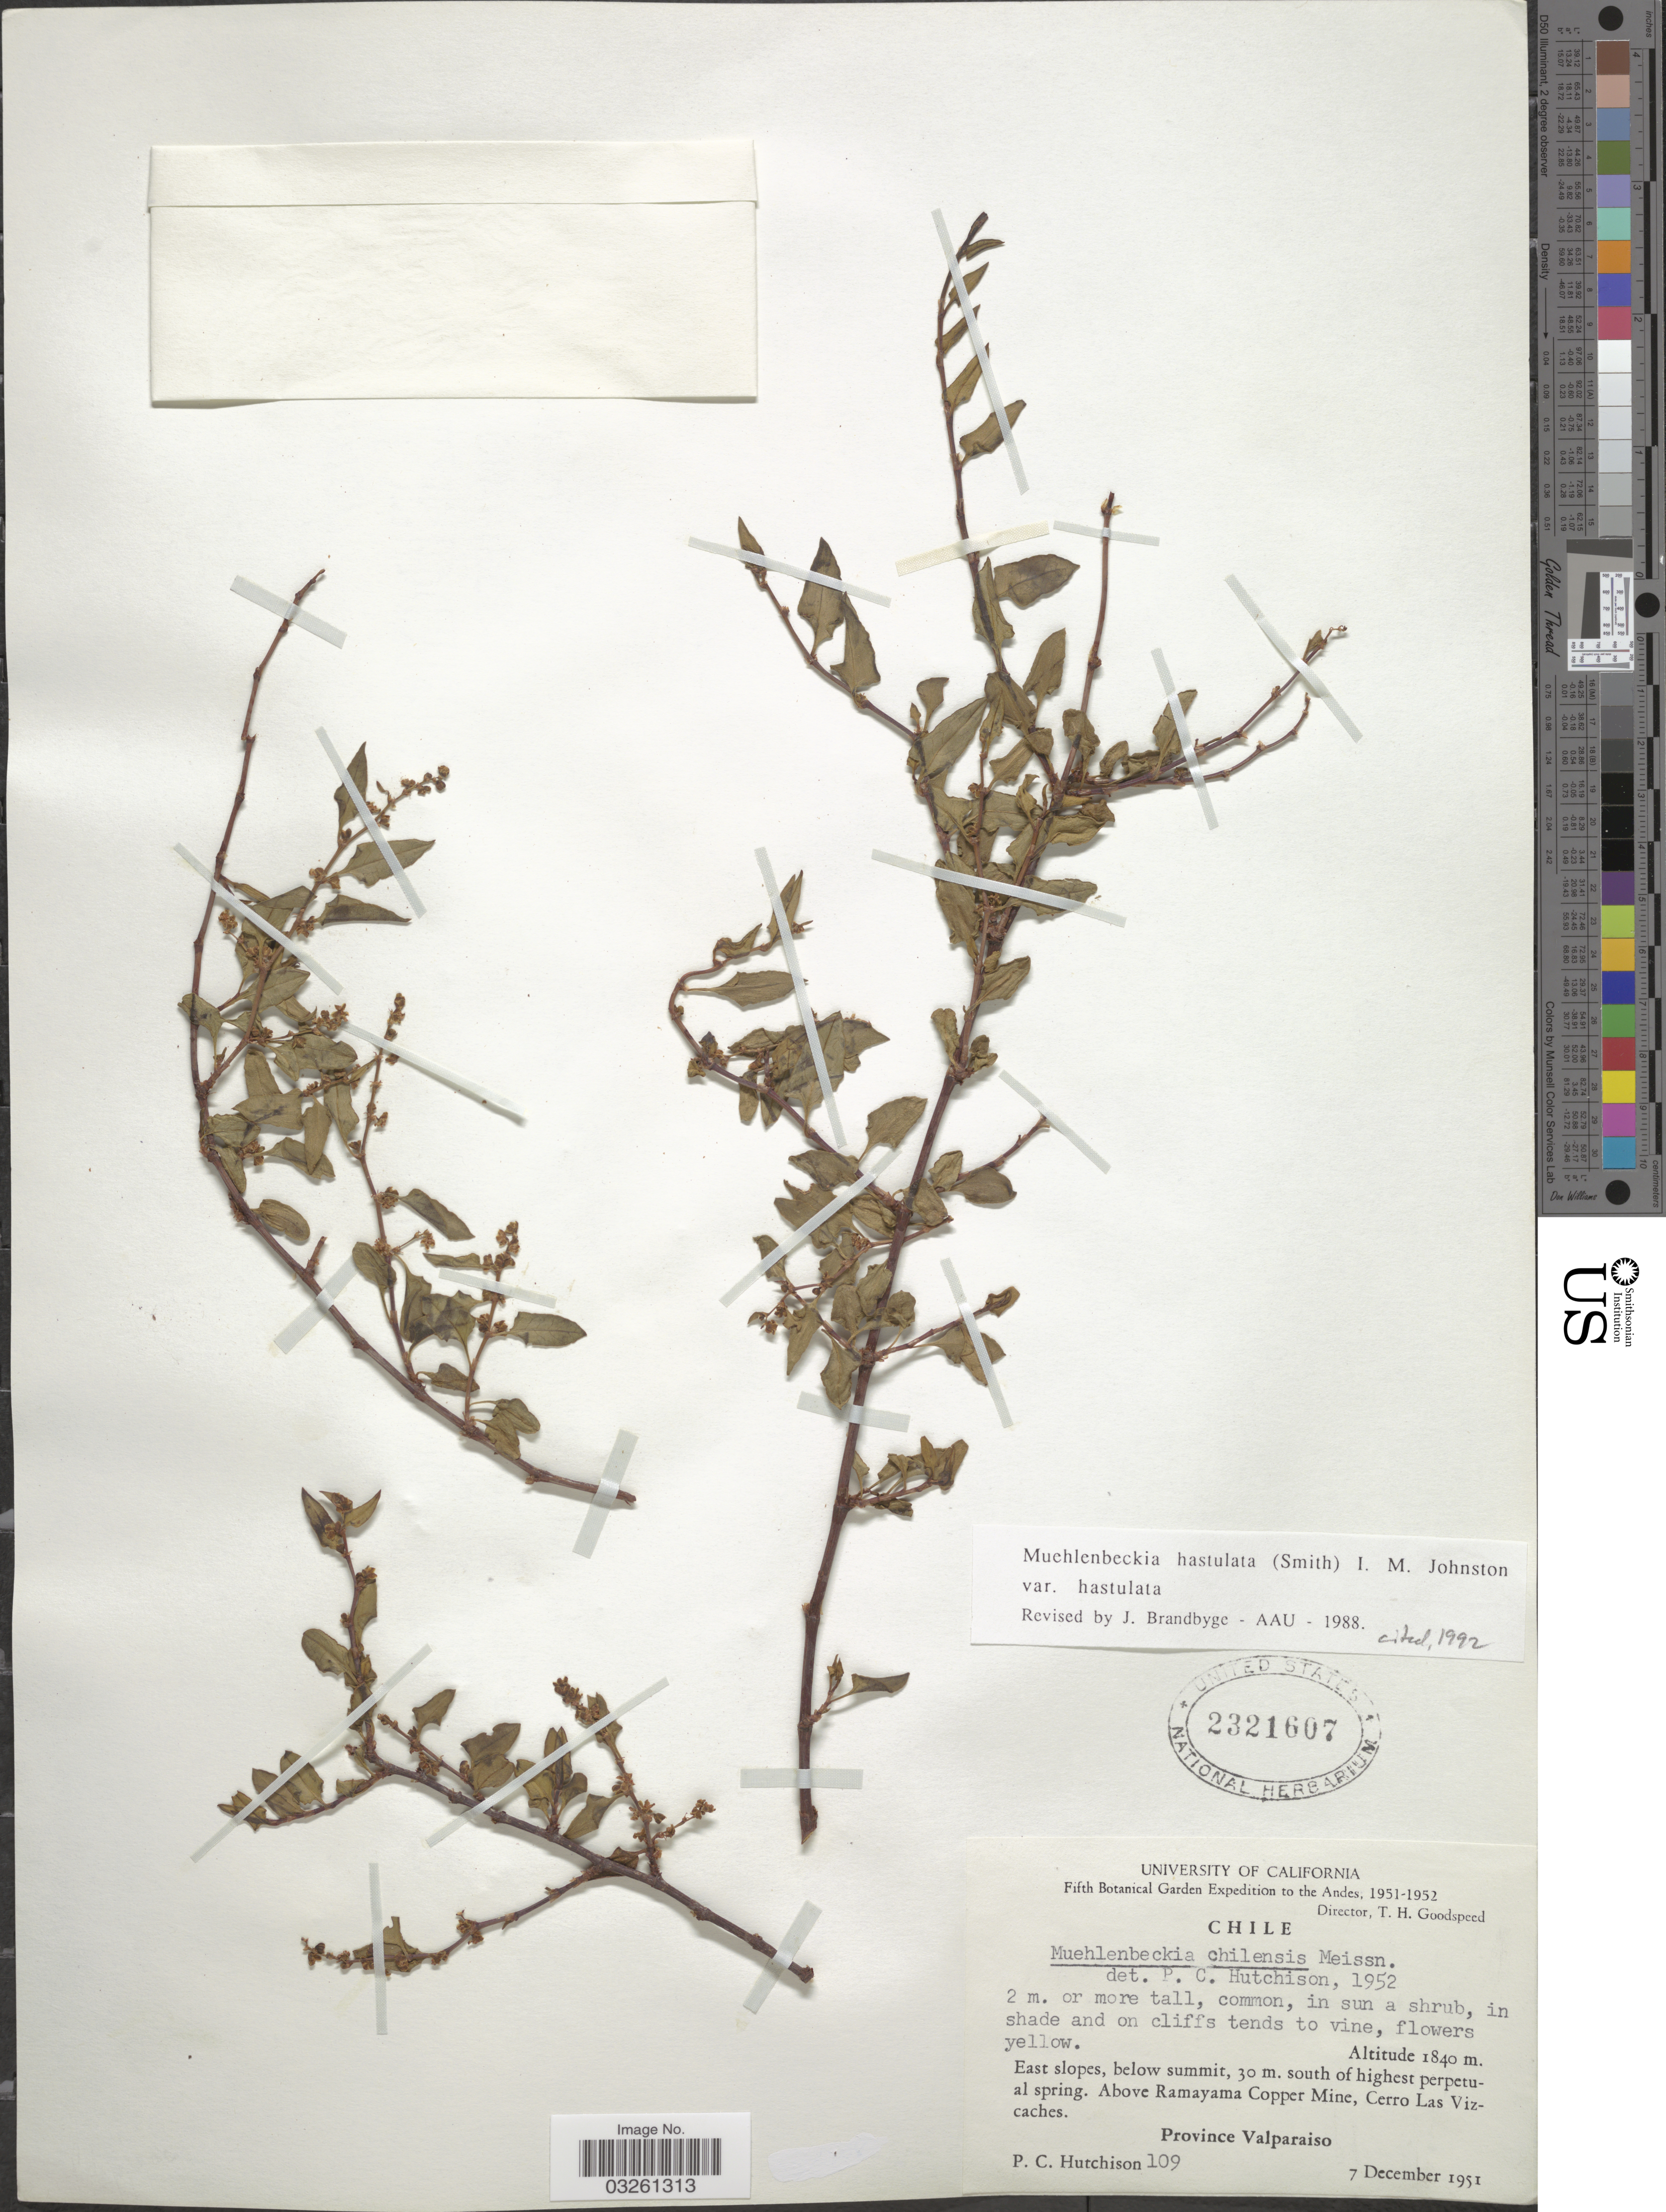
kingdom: Plantae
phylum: Tracheophyta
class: Magnoliopsida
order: Caryophyllales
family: Polygonaceae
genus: Muehlenbeckia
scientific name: Muehlenbeckia hastulata var. hastulata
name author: (Sm.) I.M. Johnst.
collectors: P. C. Hutchison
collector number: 109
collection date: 1951-12-07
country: Chile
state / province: Valparaíso (V)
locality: The Andes. East slopes, below summit, 30 m. south of highest perpetual spring. Above Ramayama Copper Mine, Cerro Las Vizcaches. Province Valparaiso.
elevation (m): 1840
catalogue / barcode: US 2321607